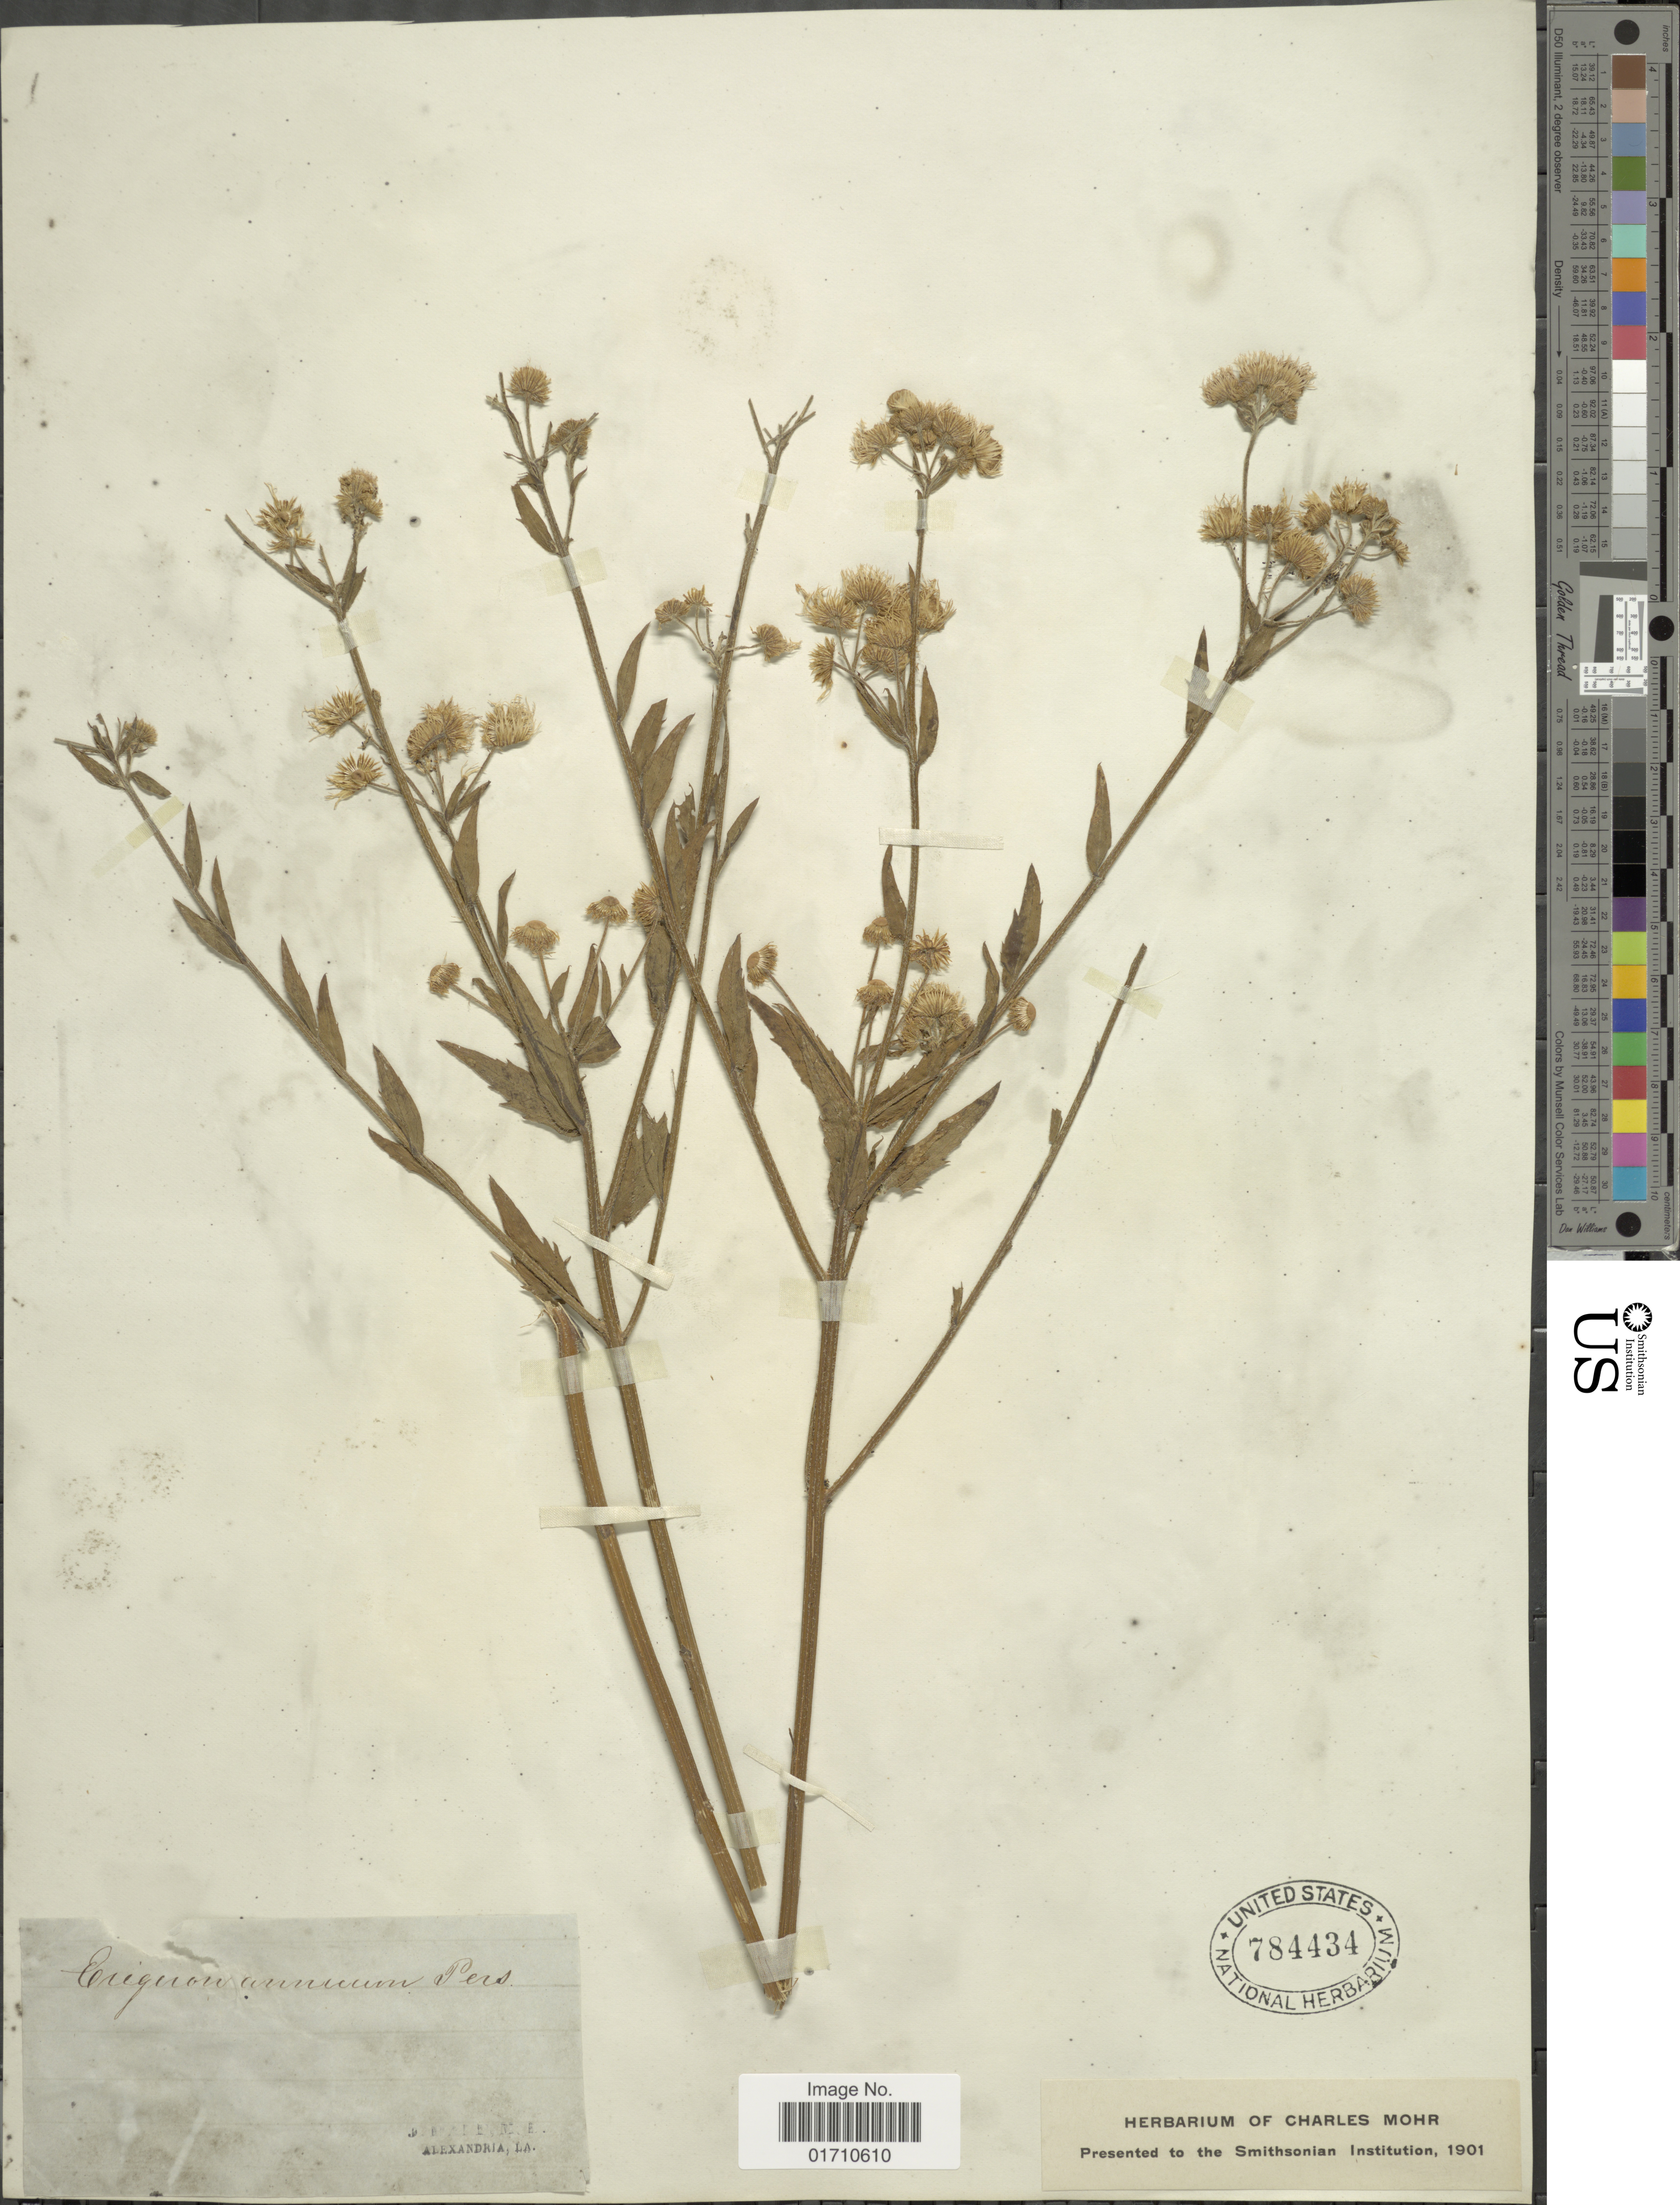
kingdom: Plantae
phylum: Tracheophyta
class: Magnoliopsida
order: Asterales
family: Asteraceae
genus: Erigeron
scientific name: Erigeron annuus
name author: (L.) Pers.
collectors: J. Hale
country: United States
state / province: Louisiana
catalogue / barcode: US 784434